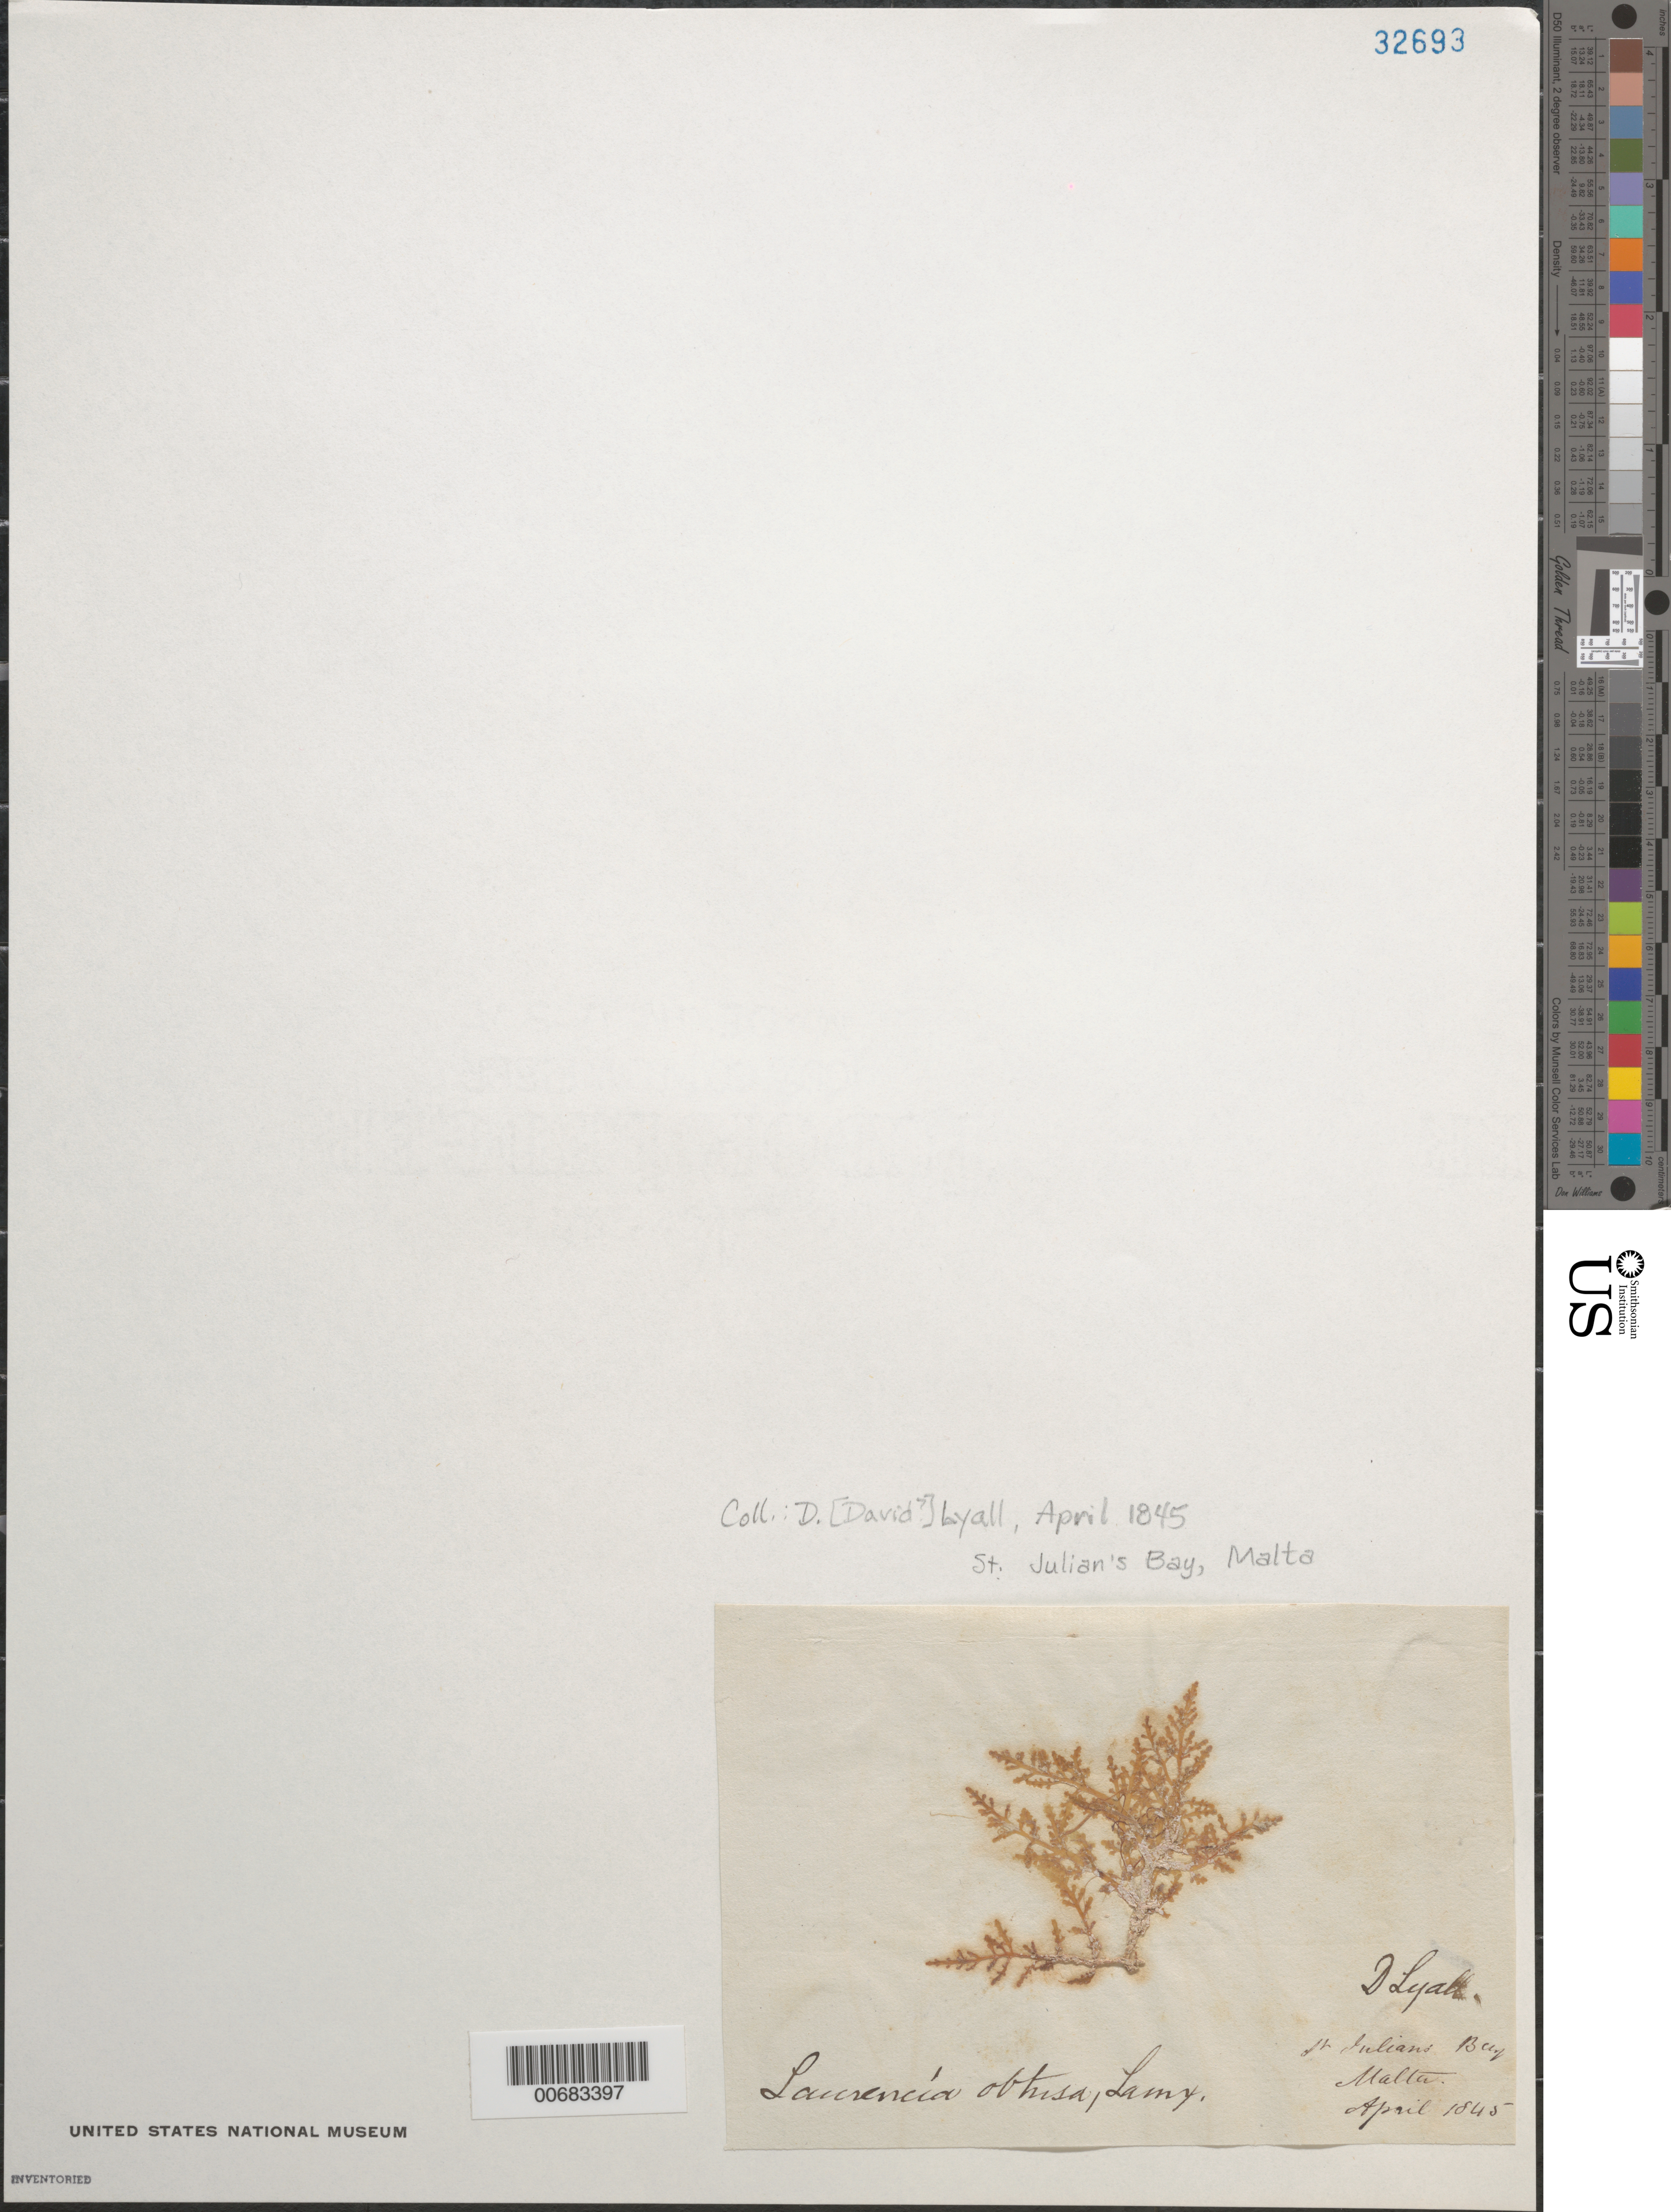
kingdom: Plantae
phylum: Rhodophyta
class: Florideophyceae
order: Ceramiales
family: Rhodomelaceae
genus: Laurencia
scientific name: Laurencia obtusa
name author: (Huds.) J.V.Lamouroux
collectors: D. Lyall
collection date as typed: Apr 1845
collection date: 1845-04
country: Malta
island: Malta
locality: St. Julian's Bay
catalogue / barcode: US 32693